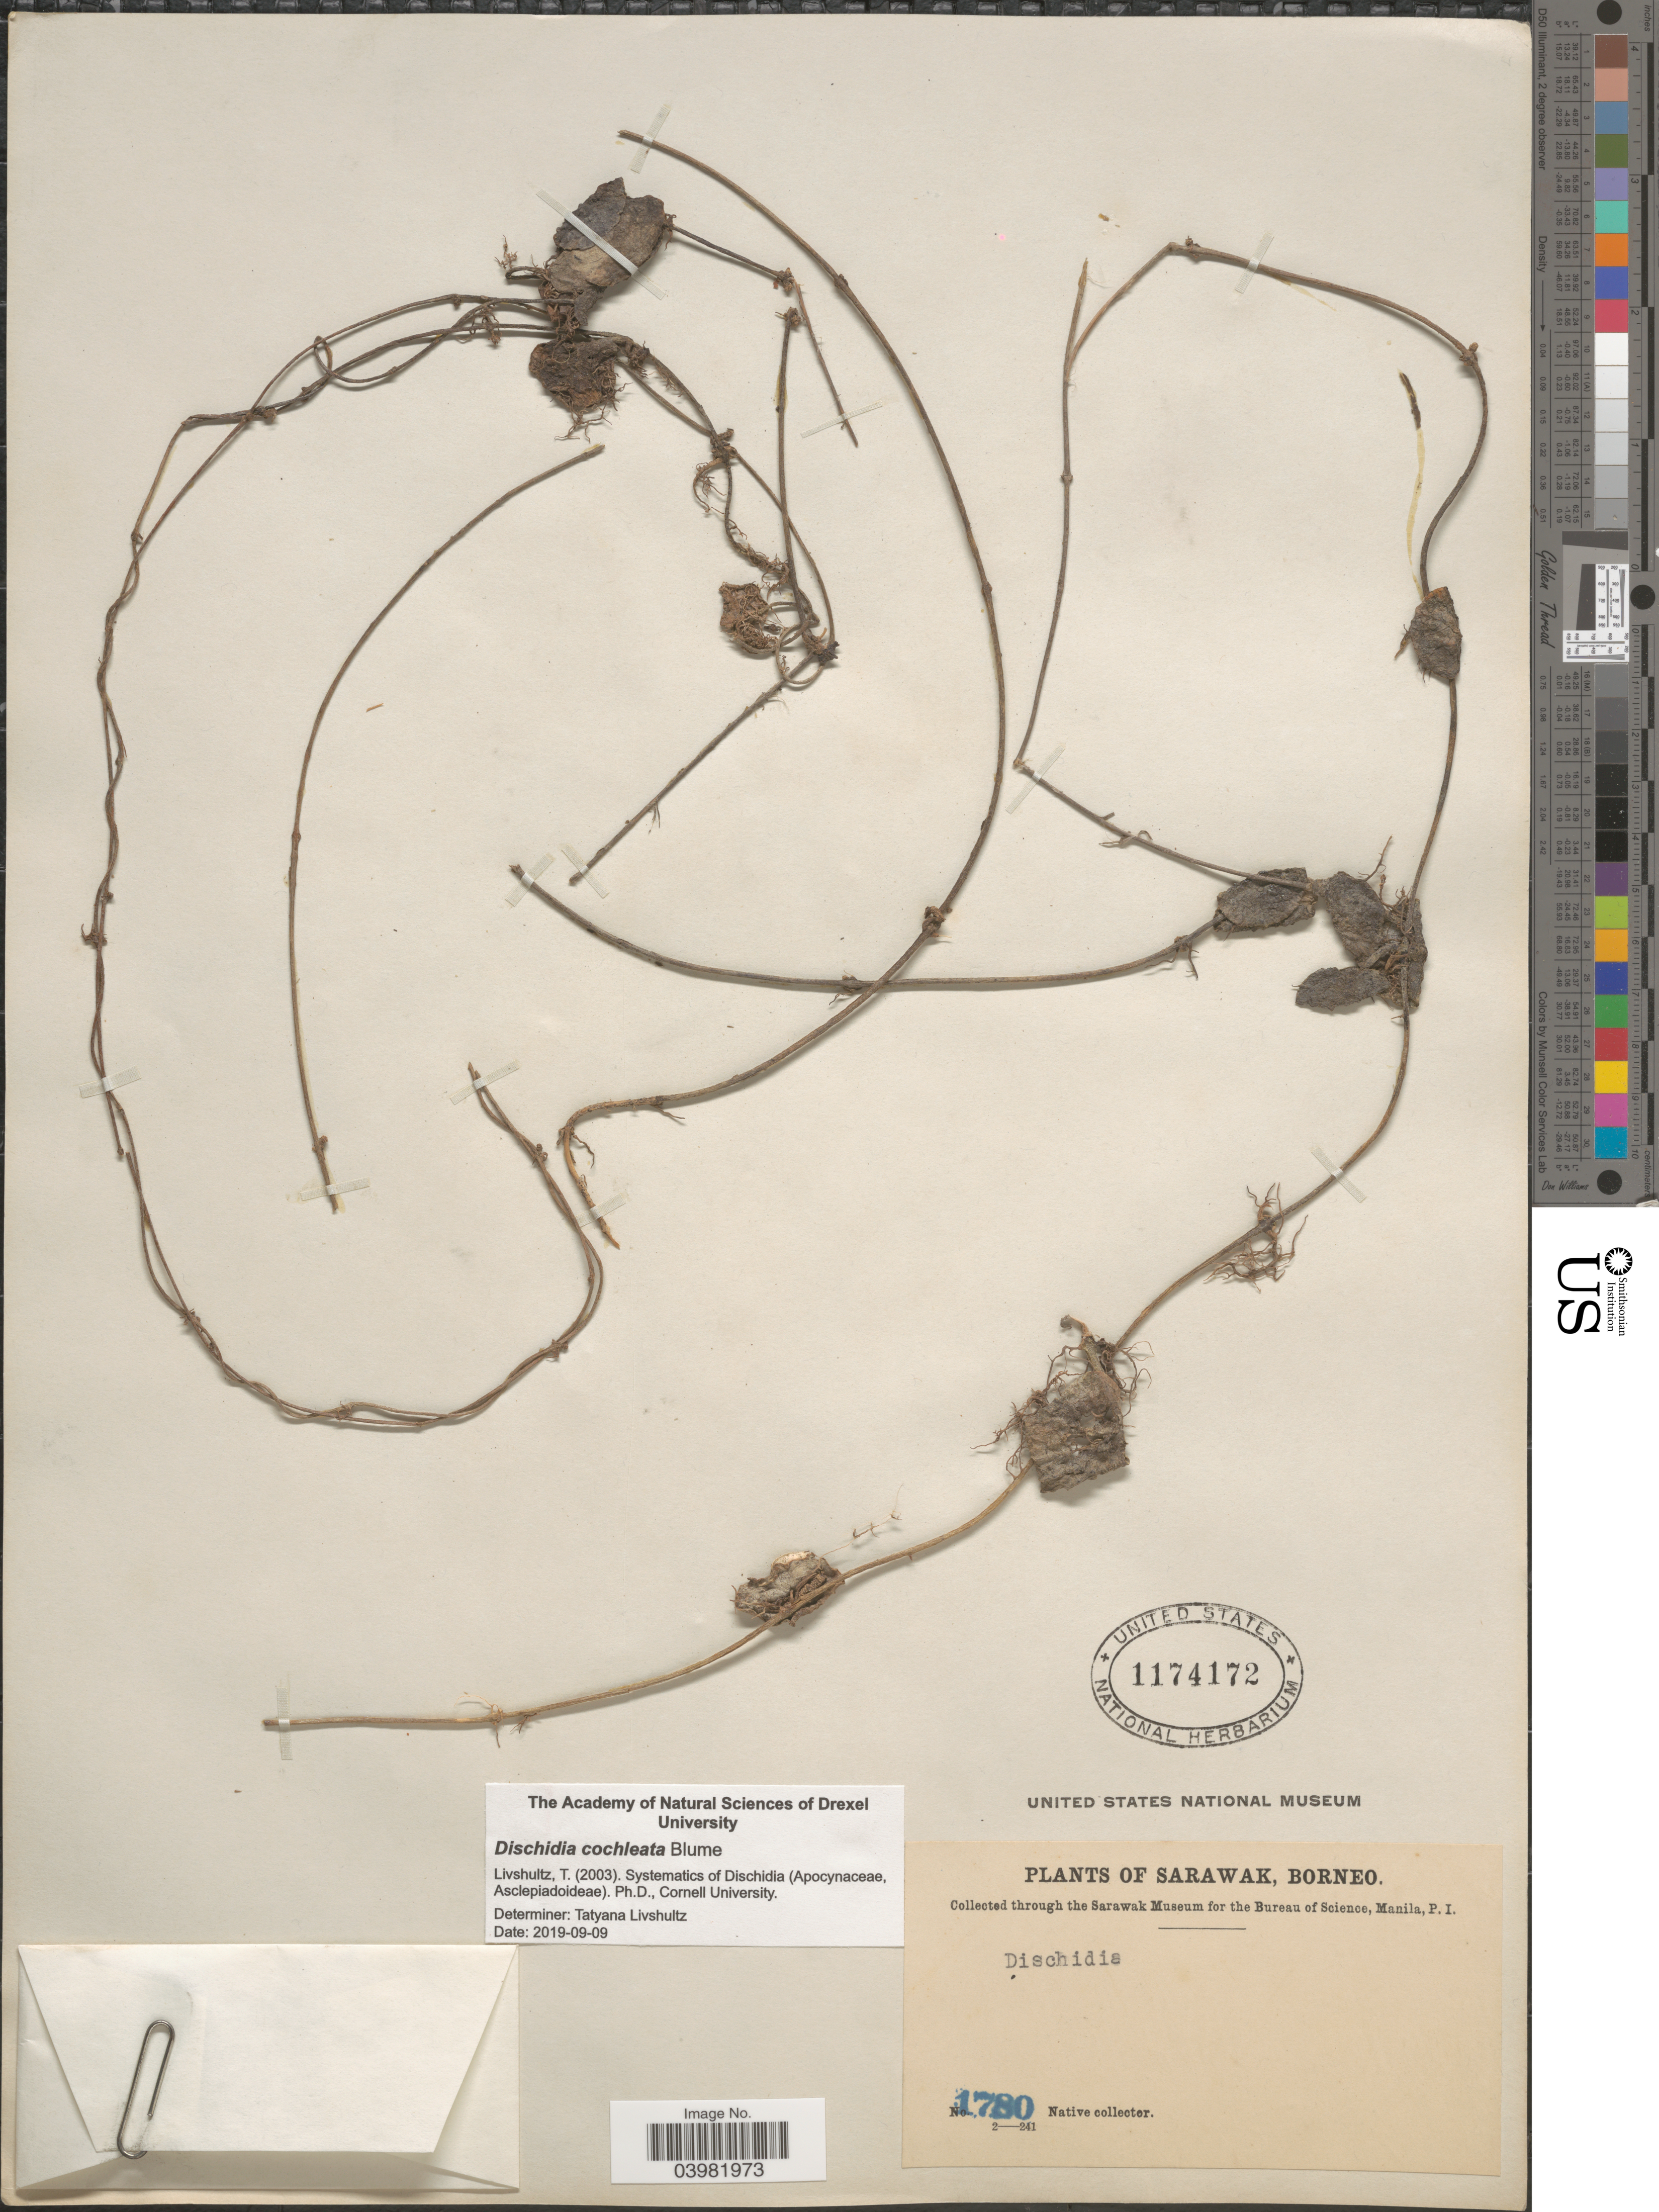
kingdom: Plantae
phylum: Tracheophyta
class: Magnoliopsida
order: Gentianales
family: Apocynaceae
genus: Dischidia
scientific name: Dischidia cochleata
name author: Blume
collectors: Native collector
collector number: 1780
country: Malaysia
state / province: Sarawak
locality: Borneo.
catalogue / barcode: US 1174172